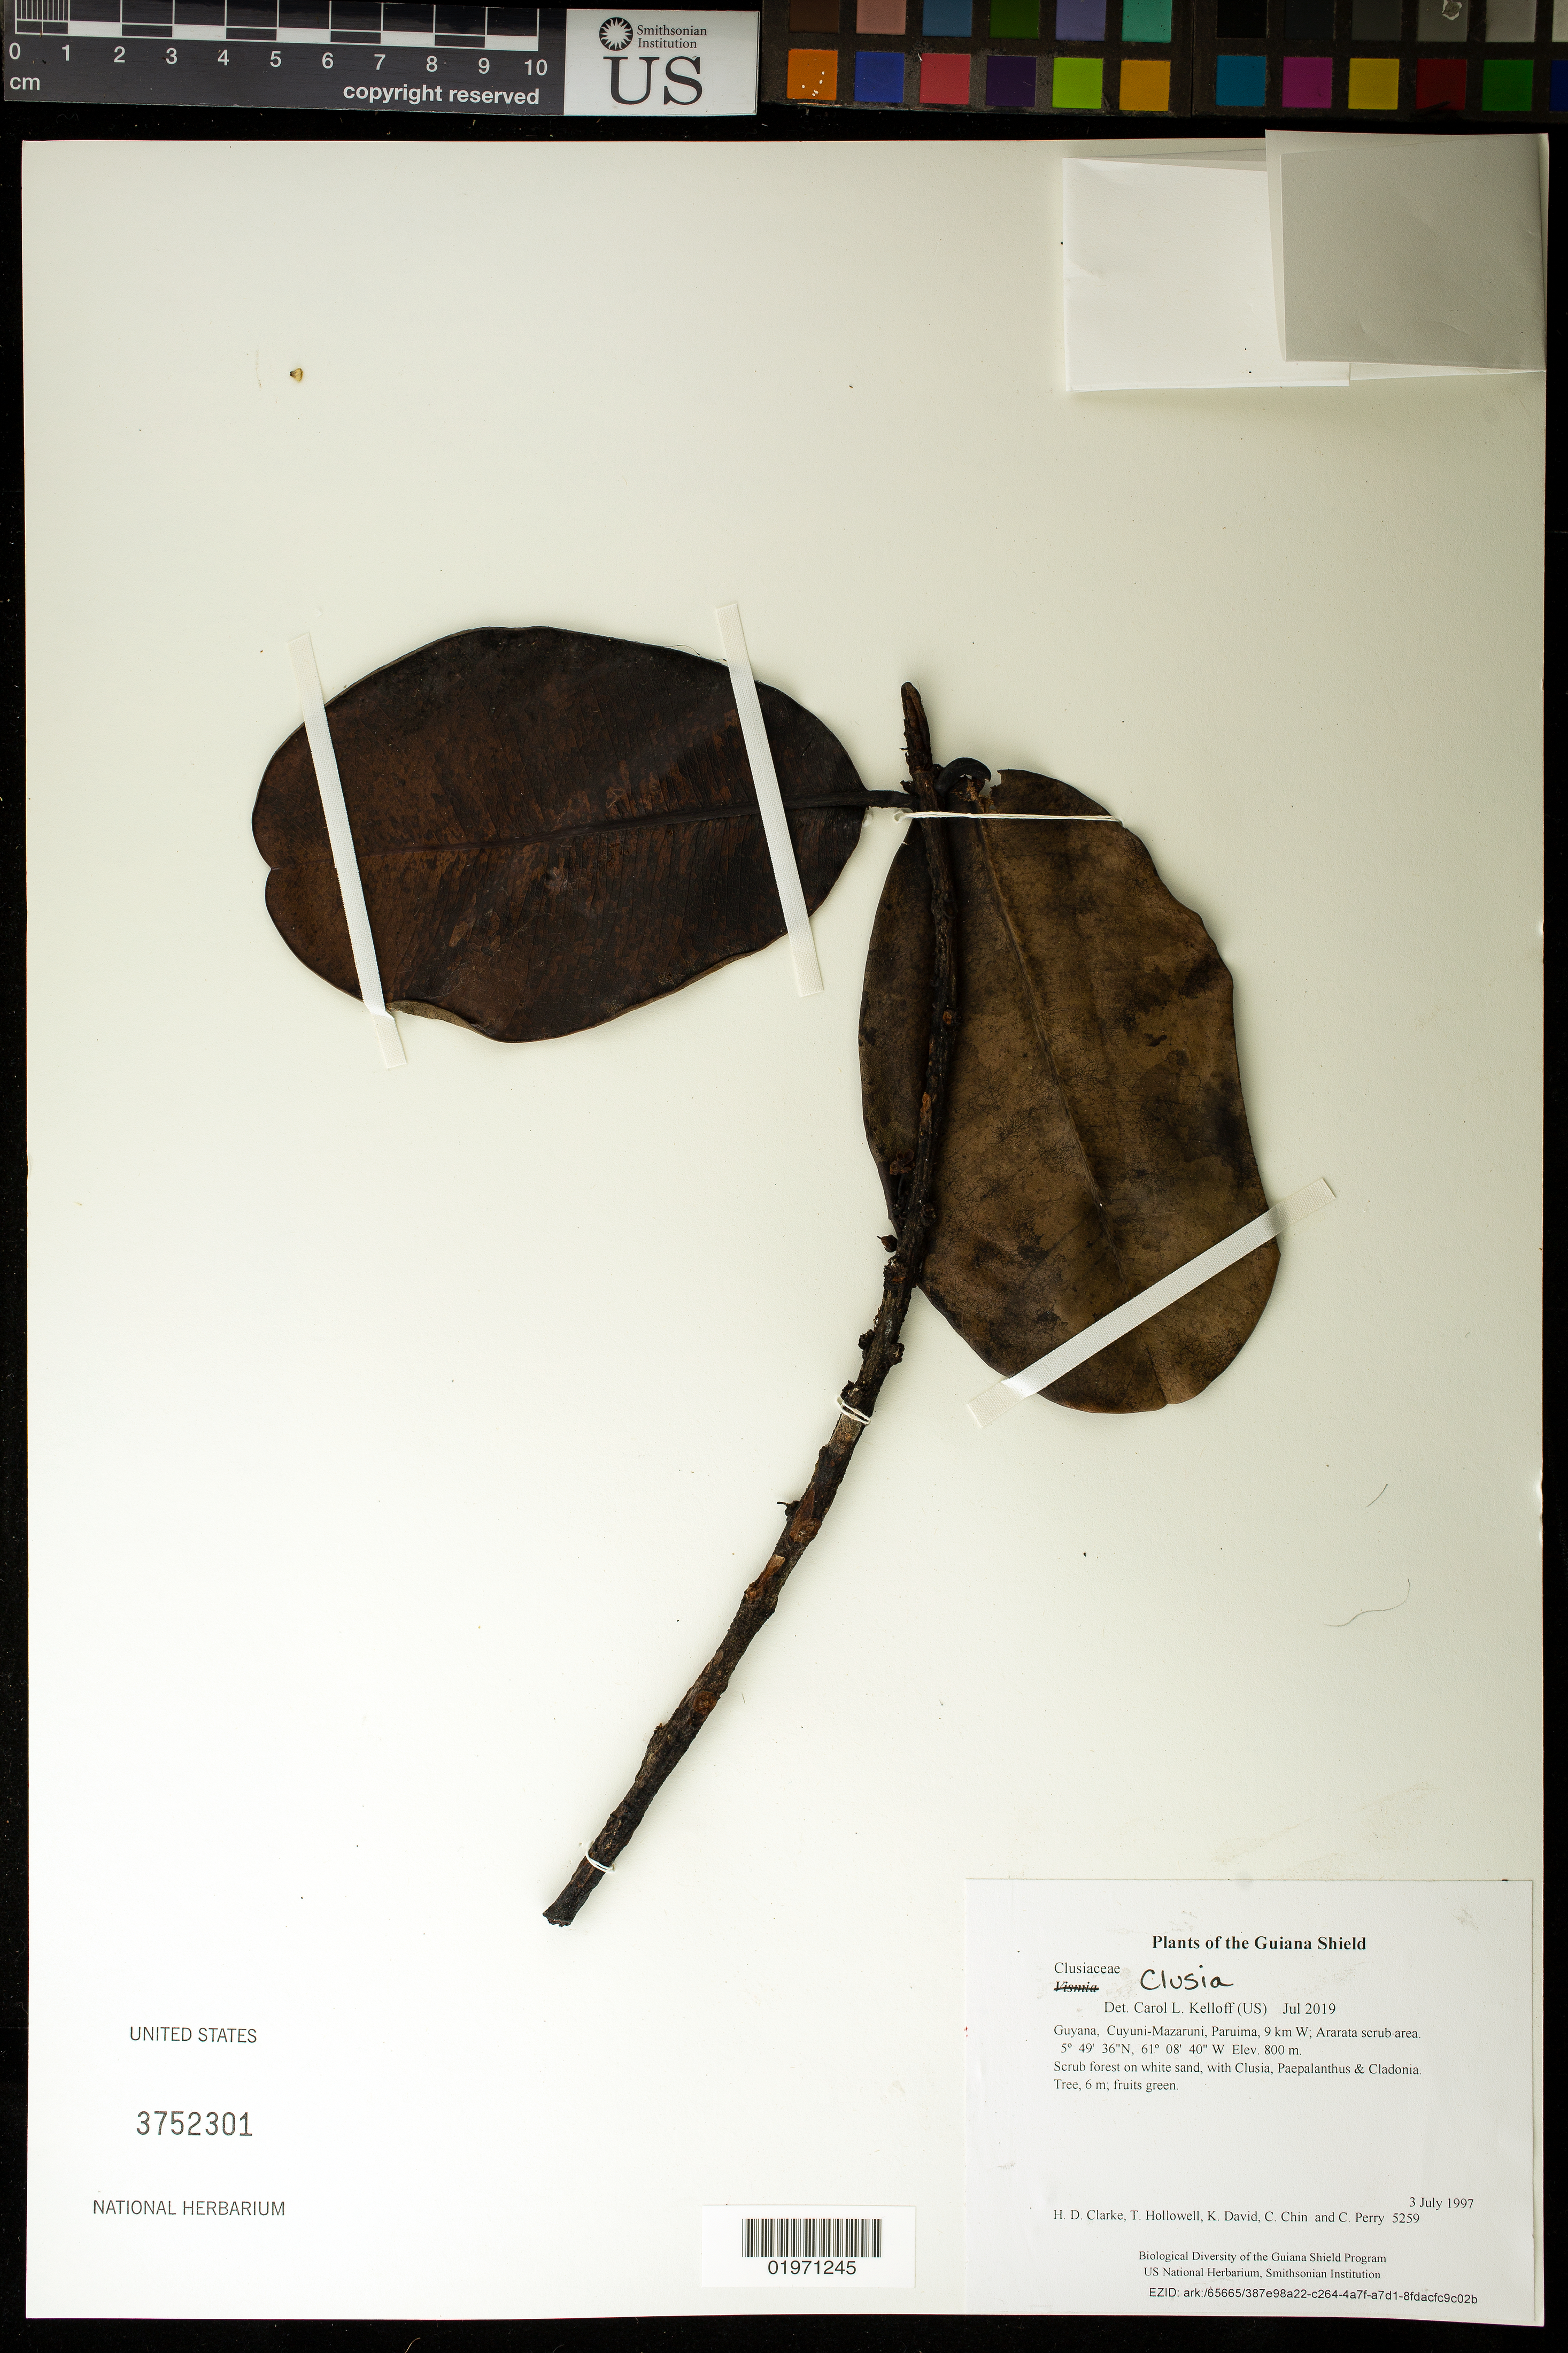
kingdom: Plantae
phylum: Tracheophyta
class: Magnoliopsida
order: Malpighiales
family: Clusiaceae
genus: Clusia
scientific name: Clusia sp.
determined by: Kelloff, Carol L., (US), Smithsonian Institution - National Museum of Natural History (UNITED STATES)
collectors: H. D. Clarke, T. Hollowell, K. David, C. Chin & C. Perry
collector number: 5259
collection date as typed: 3 July 1997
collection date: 1997-07-03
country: Guyana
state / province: Cuyuni-Mazaruni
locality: Paruima, 9 km W; Ararata scrub area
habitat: Scrub forest on white sand, with Clusia, Paepalanthus & Cladonia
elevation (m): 800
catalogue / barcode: US 3752301